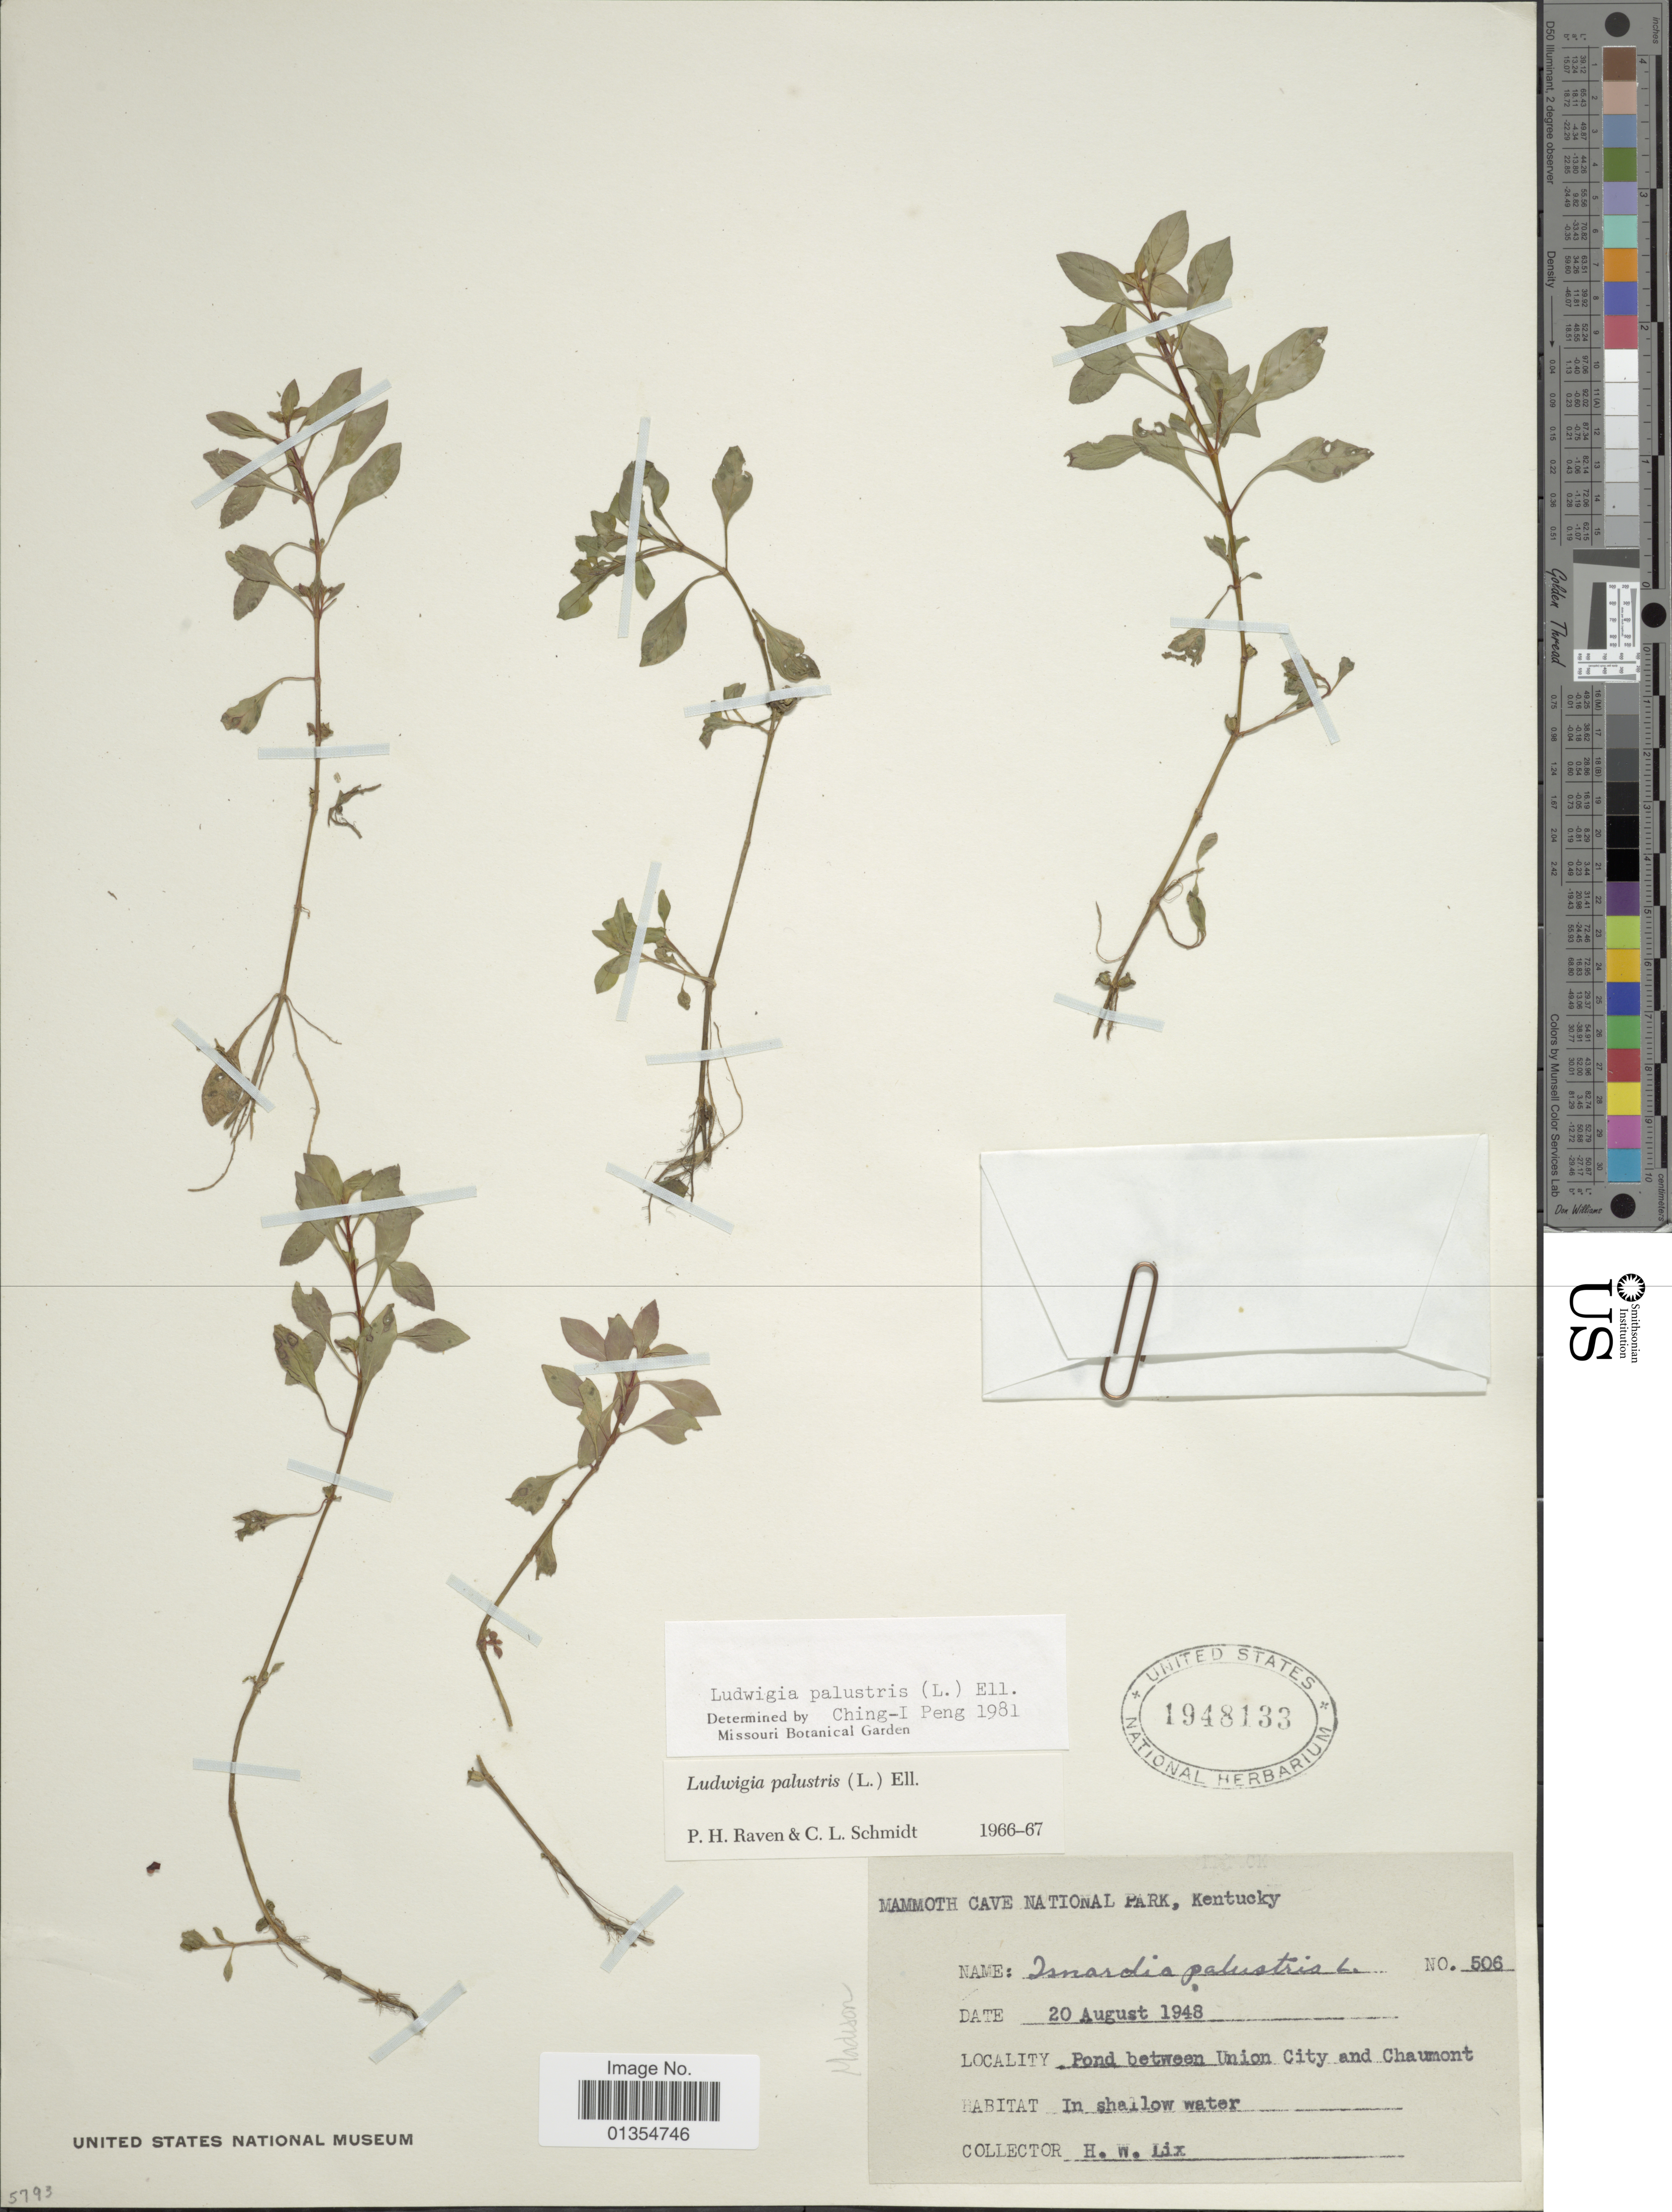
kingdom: Plantae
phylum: Tracheophyta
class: Magnoliopsida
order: Myrtales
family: Onagraceae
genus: Ludwigia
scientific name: Ludwigia palustris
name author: (L.) Elliott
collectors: H. W. Lix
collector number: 506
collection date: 1948-08-20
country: United States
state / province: Kentucky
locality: Mammoth Cave National Park, pond between Union City and Chaumont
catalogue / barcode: US 1948133